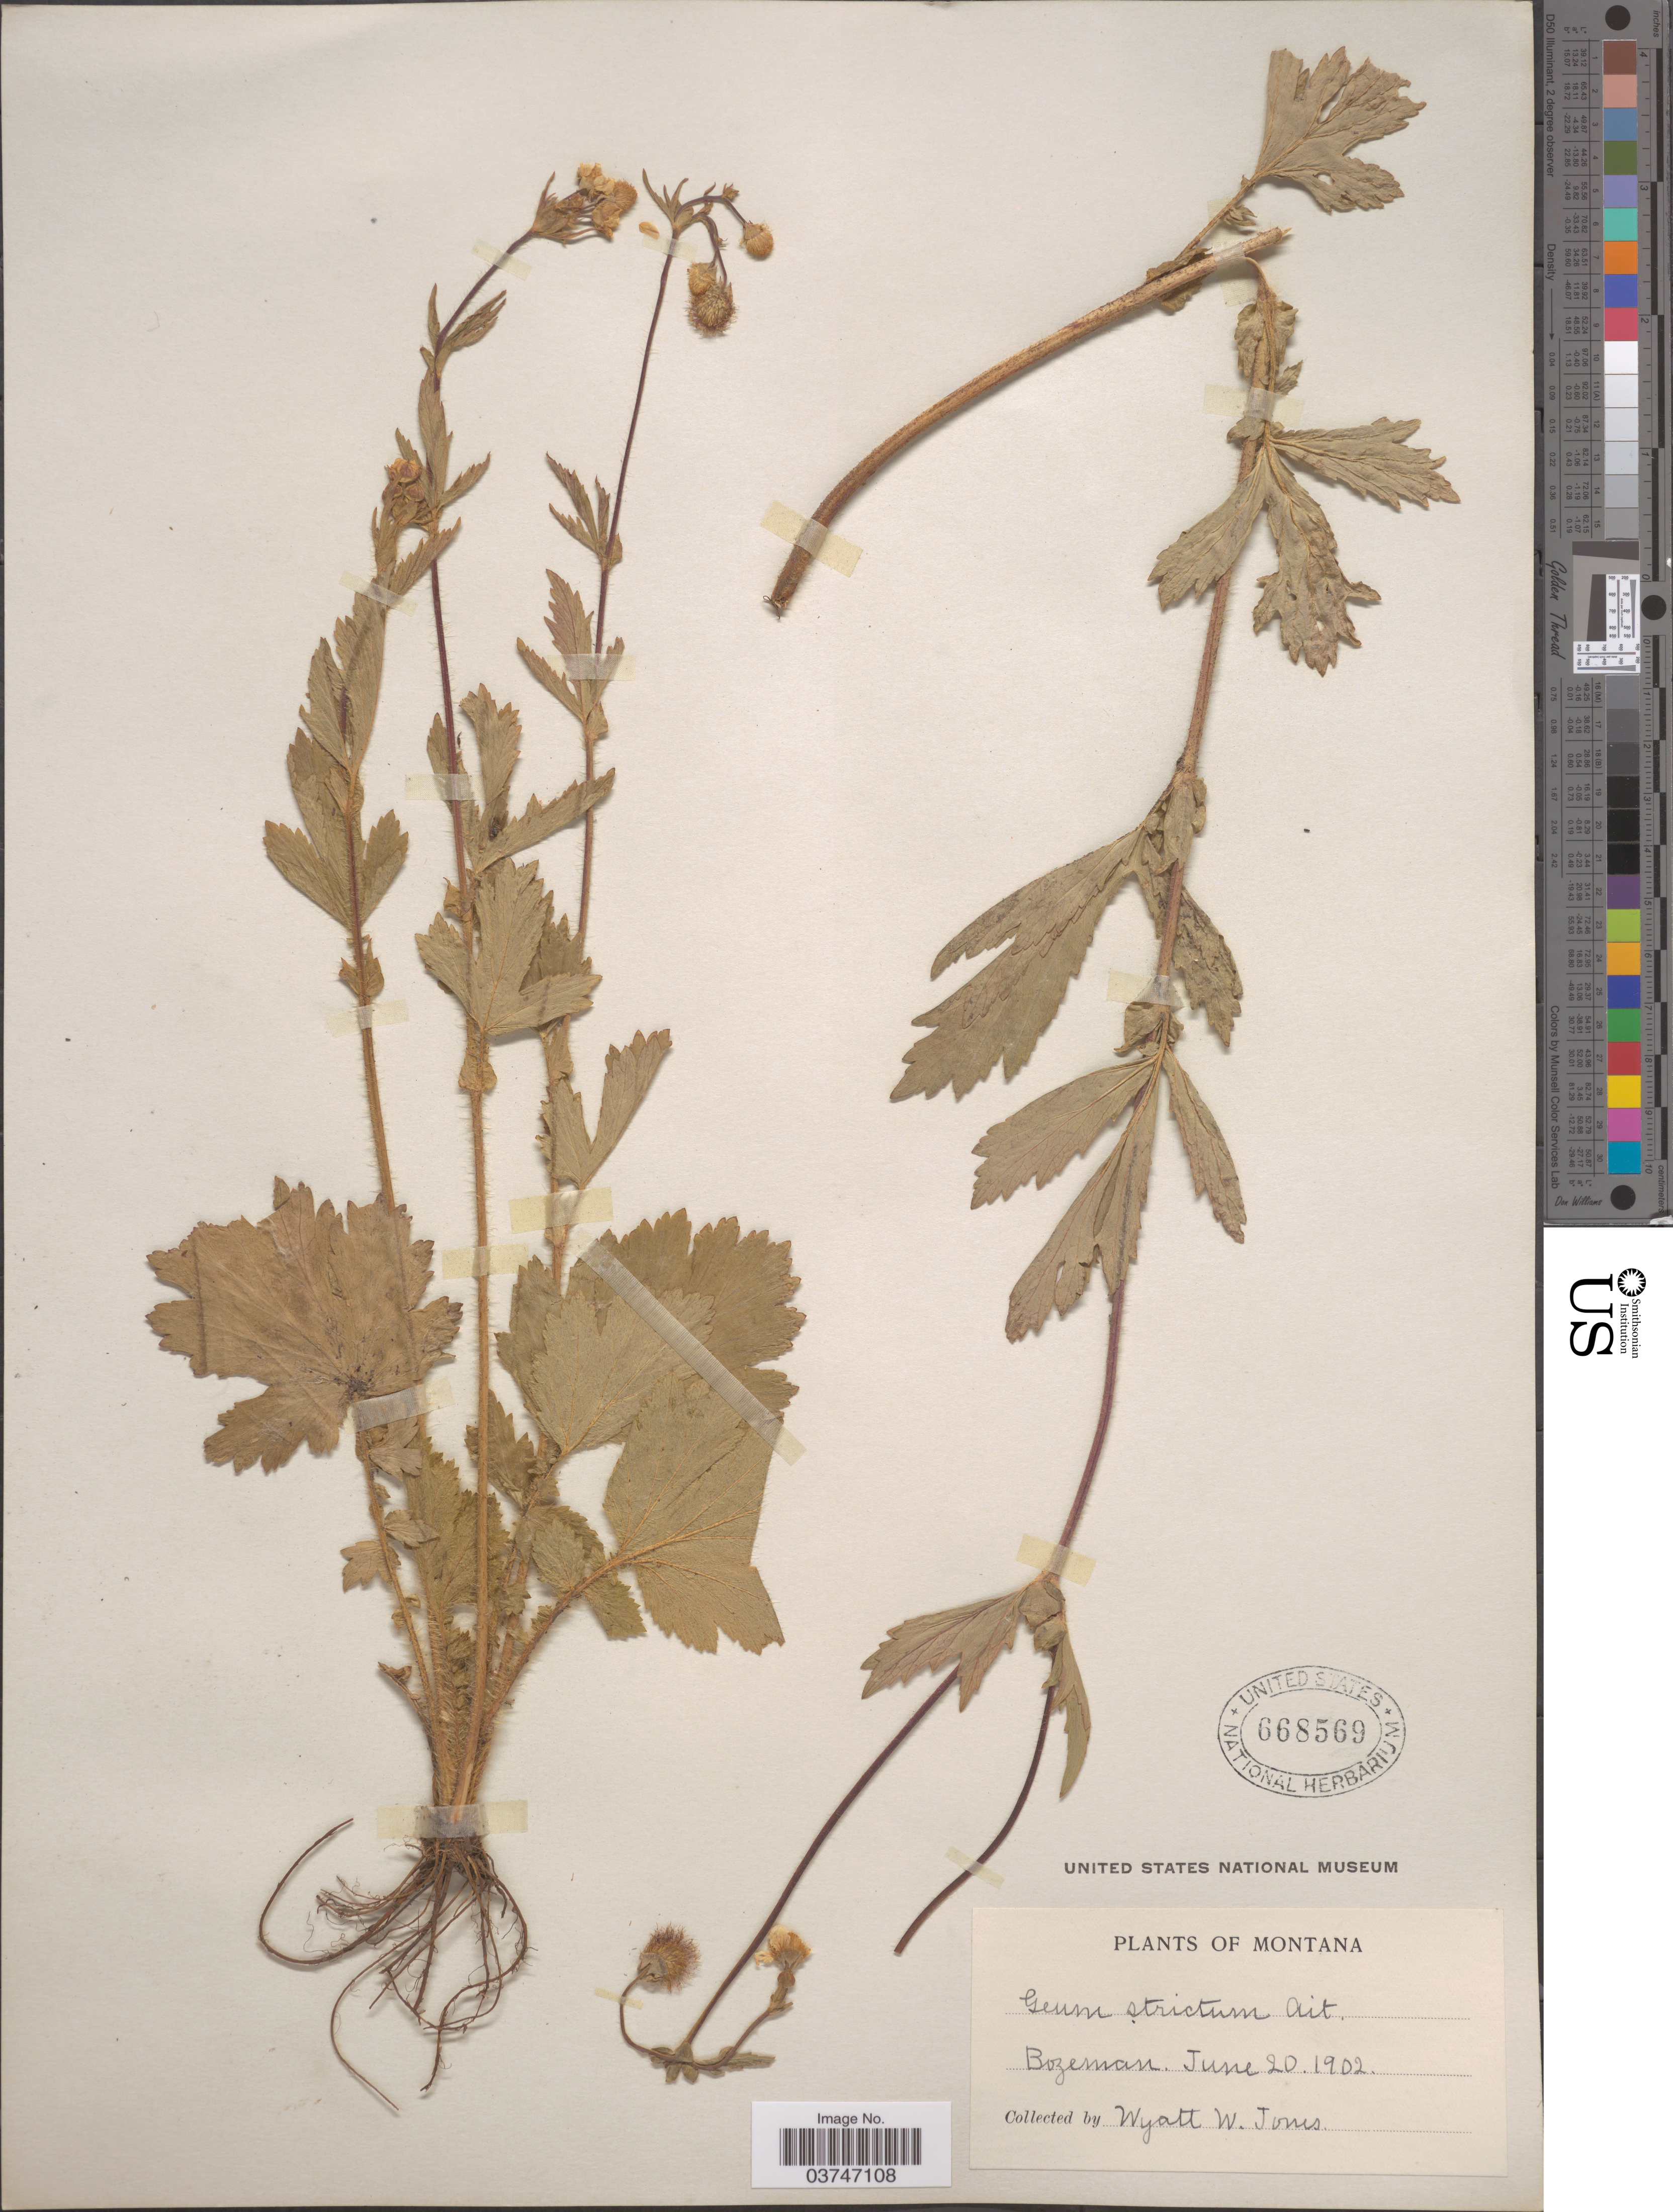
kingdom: Plantae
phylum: Tracheophyta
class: Magnoliopsida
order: Rosales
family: Rosaceae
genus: Geum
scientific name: Geum aleppicum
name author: Jacq.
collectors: W. W. Jones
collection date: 1902-06-20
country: United States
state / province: Montana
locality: Bozeman.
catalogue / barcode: US 668569